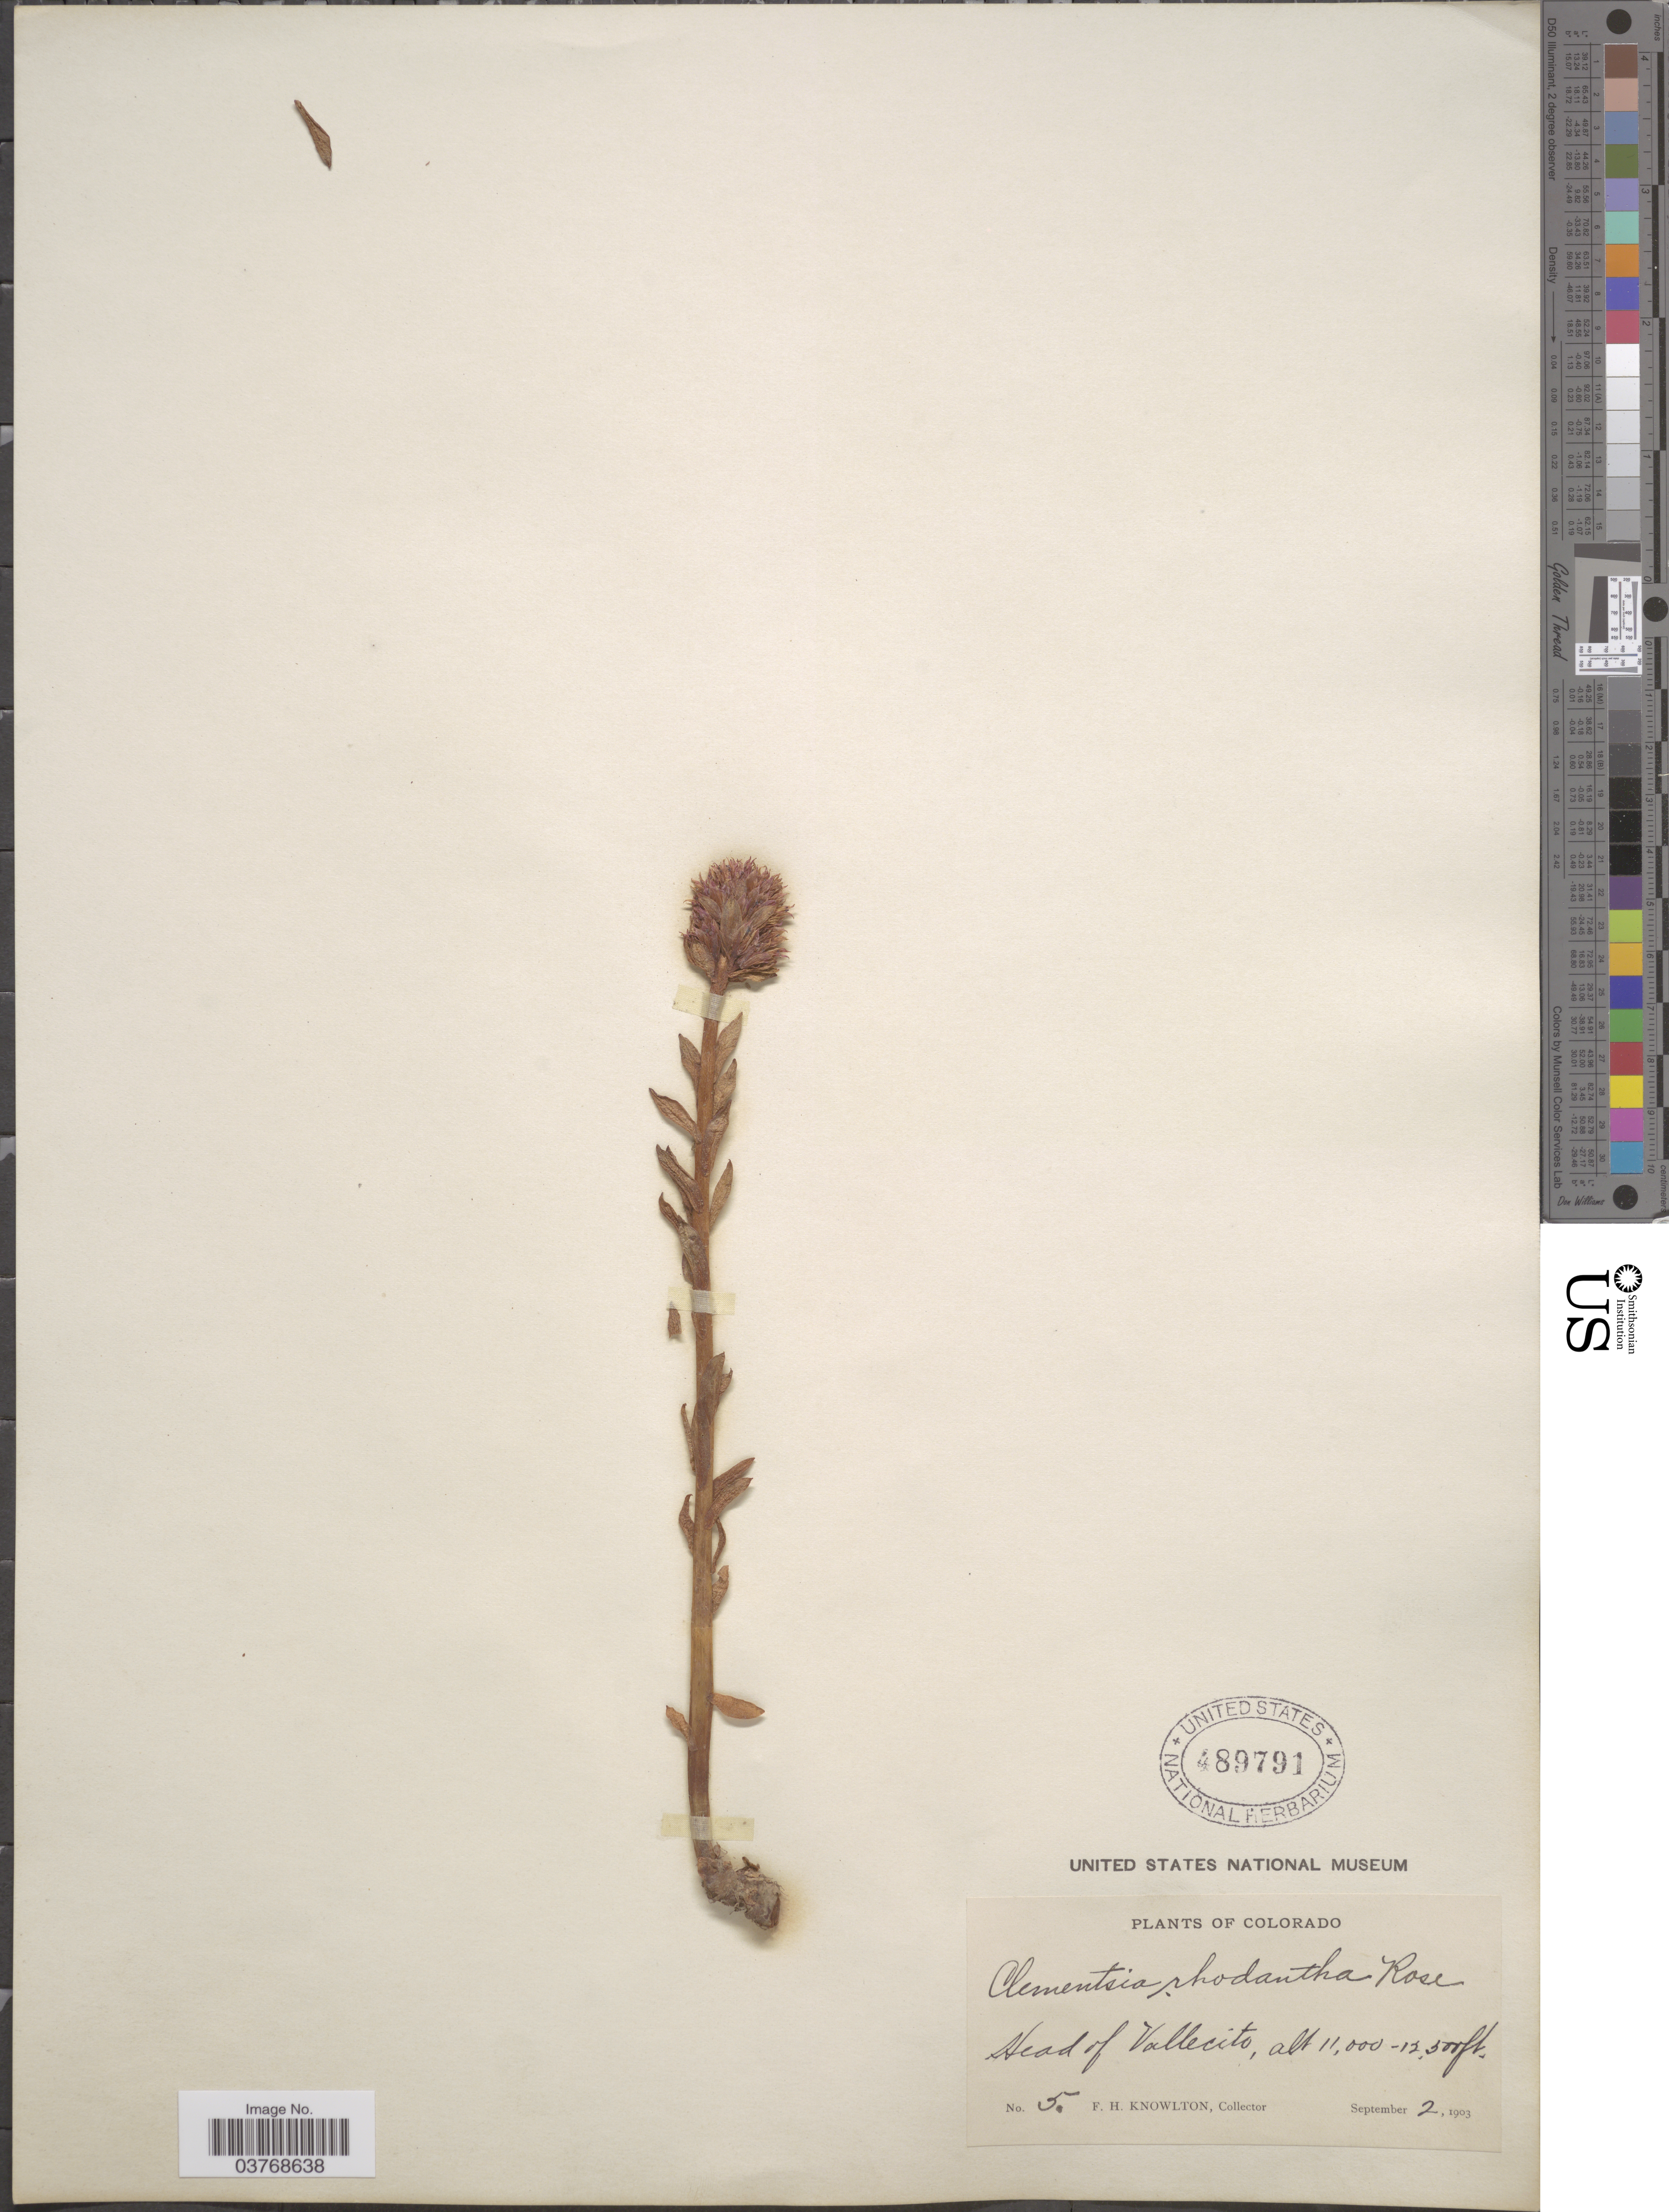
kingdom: Plantae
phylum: Tracheophyta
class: Magnoliopsida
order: Saxifragales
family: Crassulaceae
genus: Rhodiola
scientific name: Rhodiola rhodantha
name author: (A. Gray) H. Jacobsen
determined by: Strong, Mark T., (BOT), Smithsonian Institution - National Museum of Natural History (UNITED STATES)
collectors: F. H. Knowlton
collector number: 5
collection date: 1903-09-02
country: United States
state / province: Colorado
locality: Head of Vallecito.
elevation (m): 3353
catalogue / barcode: US 489791